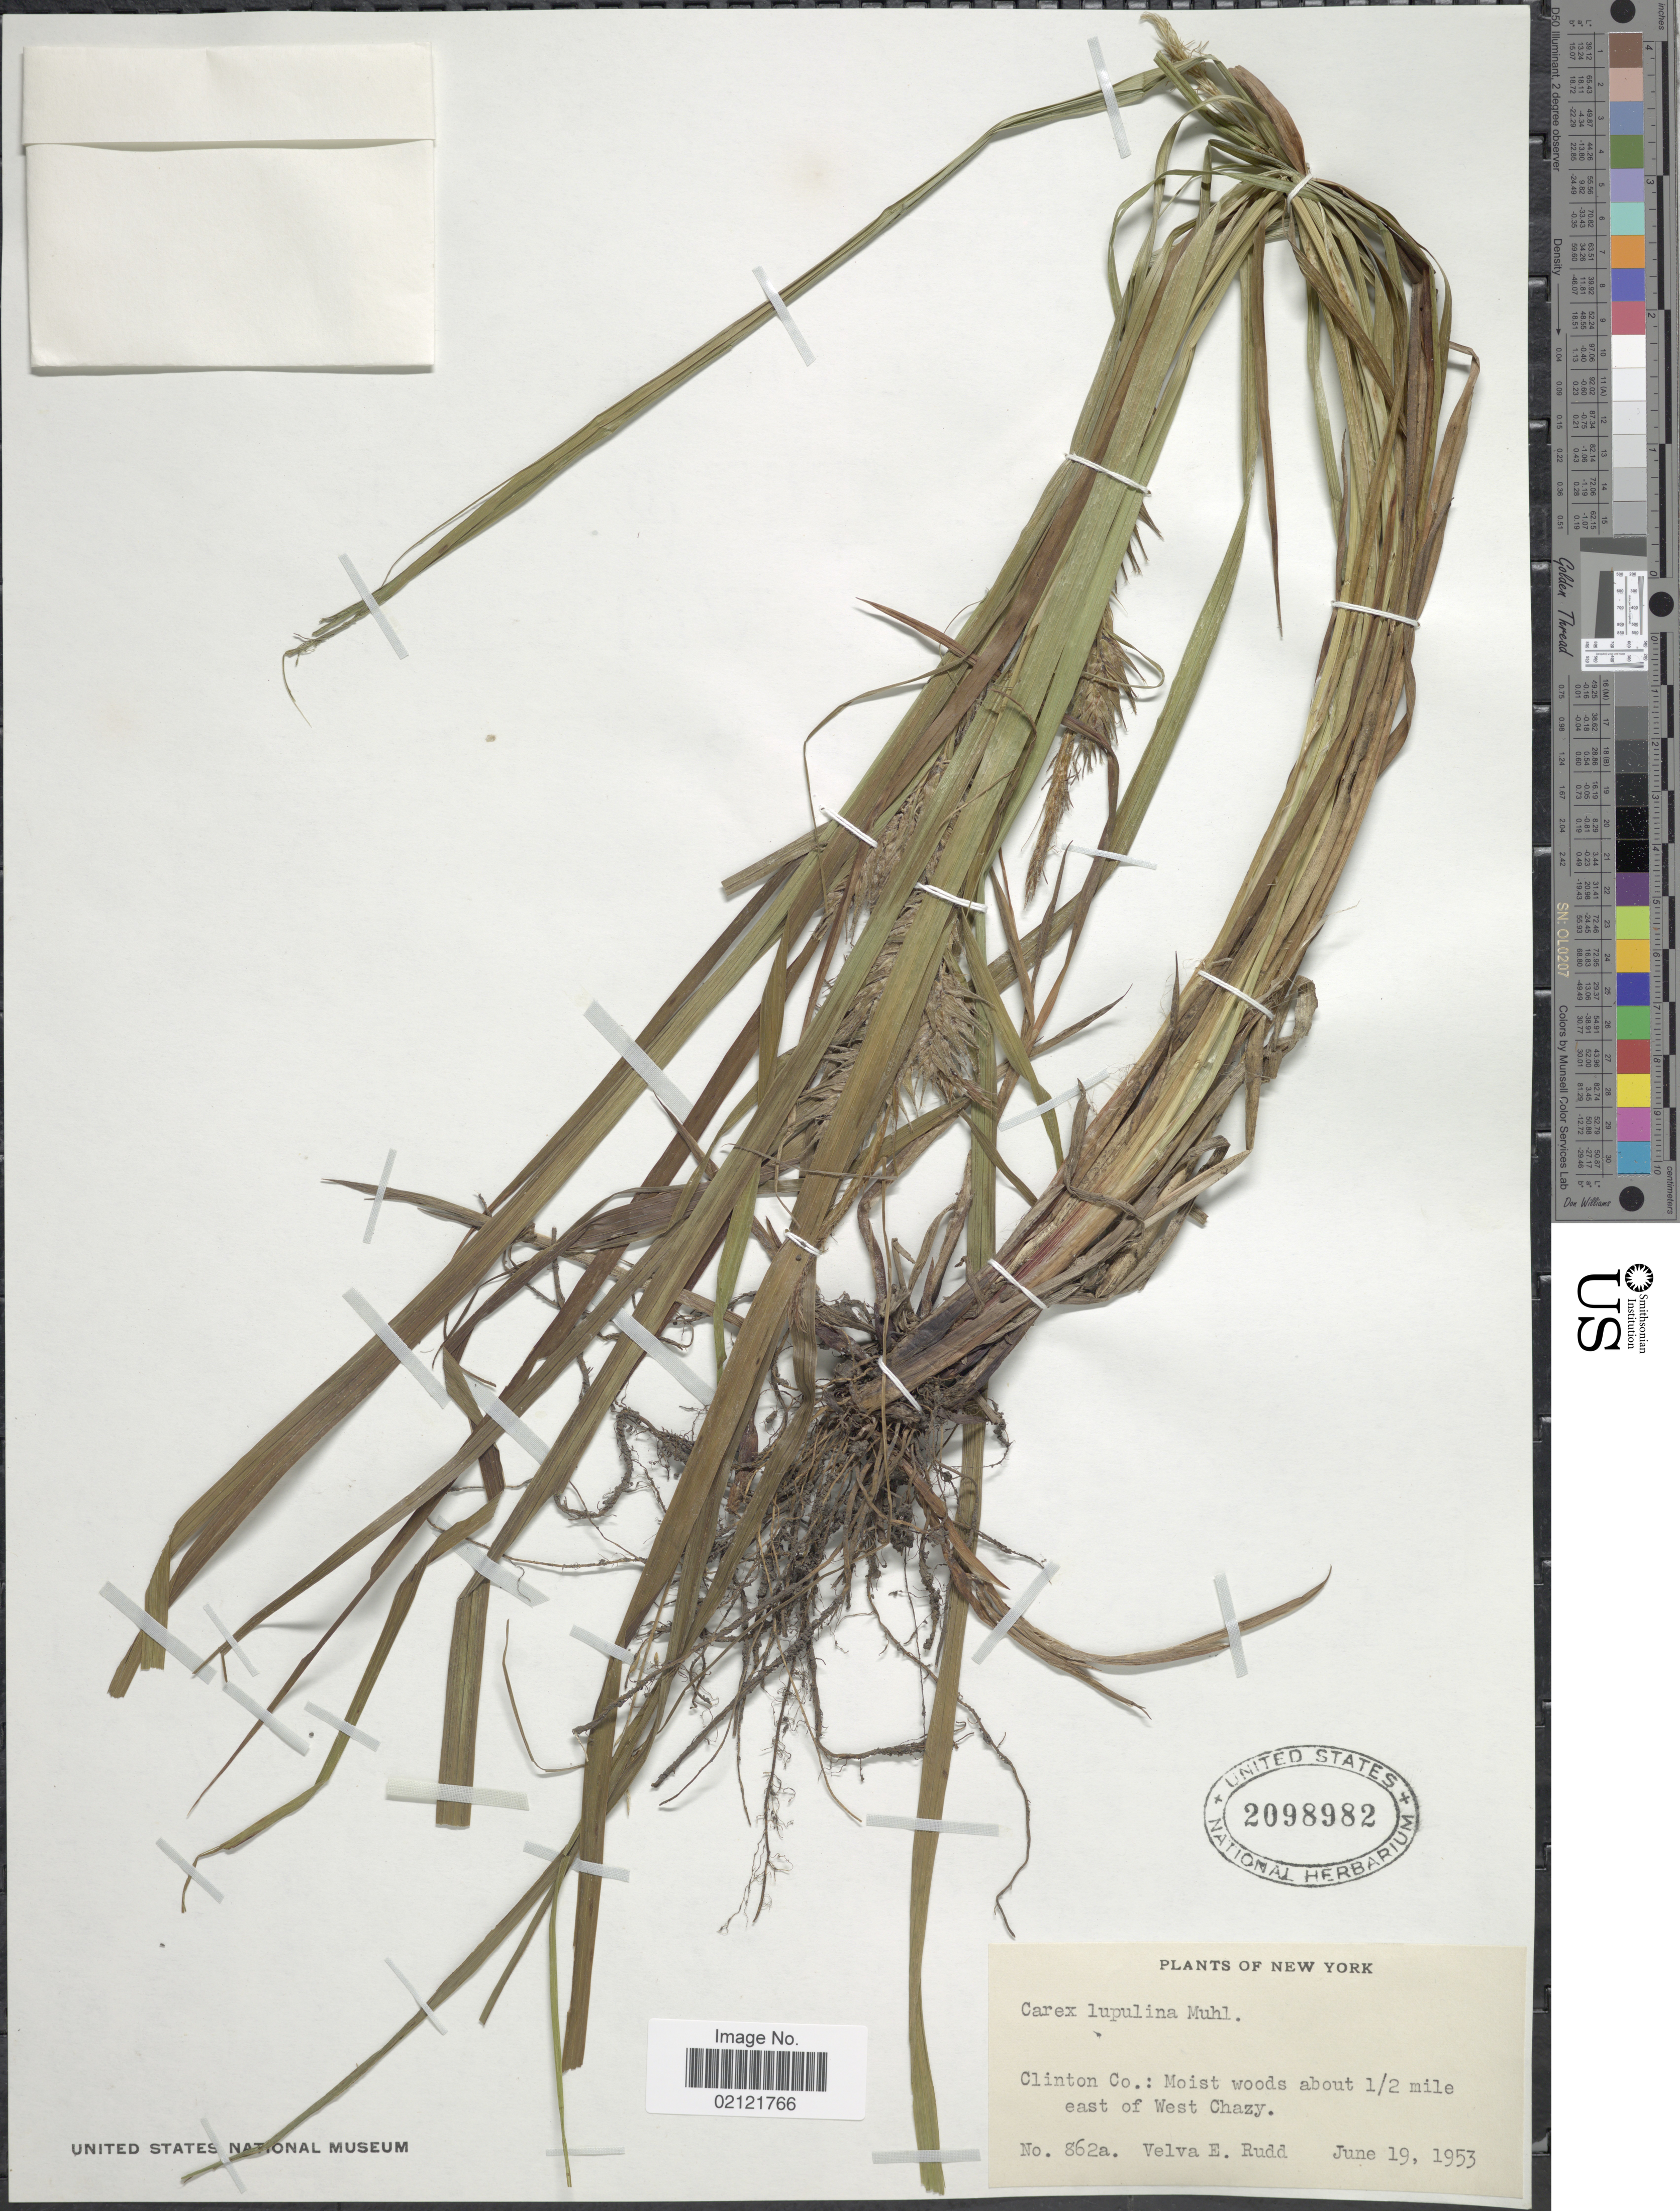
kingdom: Plantae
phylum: Tracheophyta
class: Liliopsida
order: Poales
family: Cyperaceae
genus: Carex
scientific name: Carex lupulina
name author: Muhl. ex Willd.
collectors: V. E. Rudd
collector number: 862a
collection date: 1953-06-19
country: United States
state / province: New York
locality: Clinton Co.: moist woods about ½ mile east of West Chazy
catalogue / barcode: US 2098982